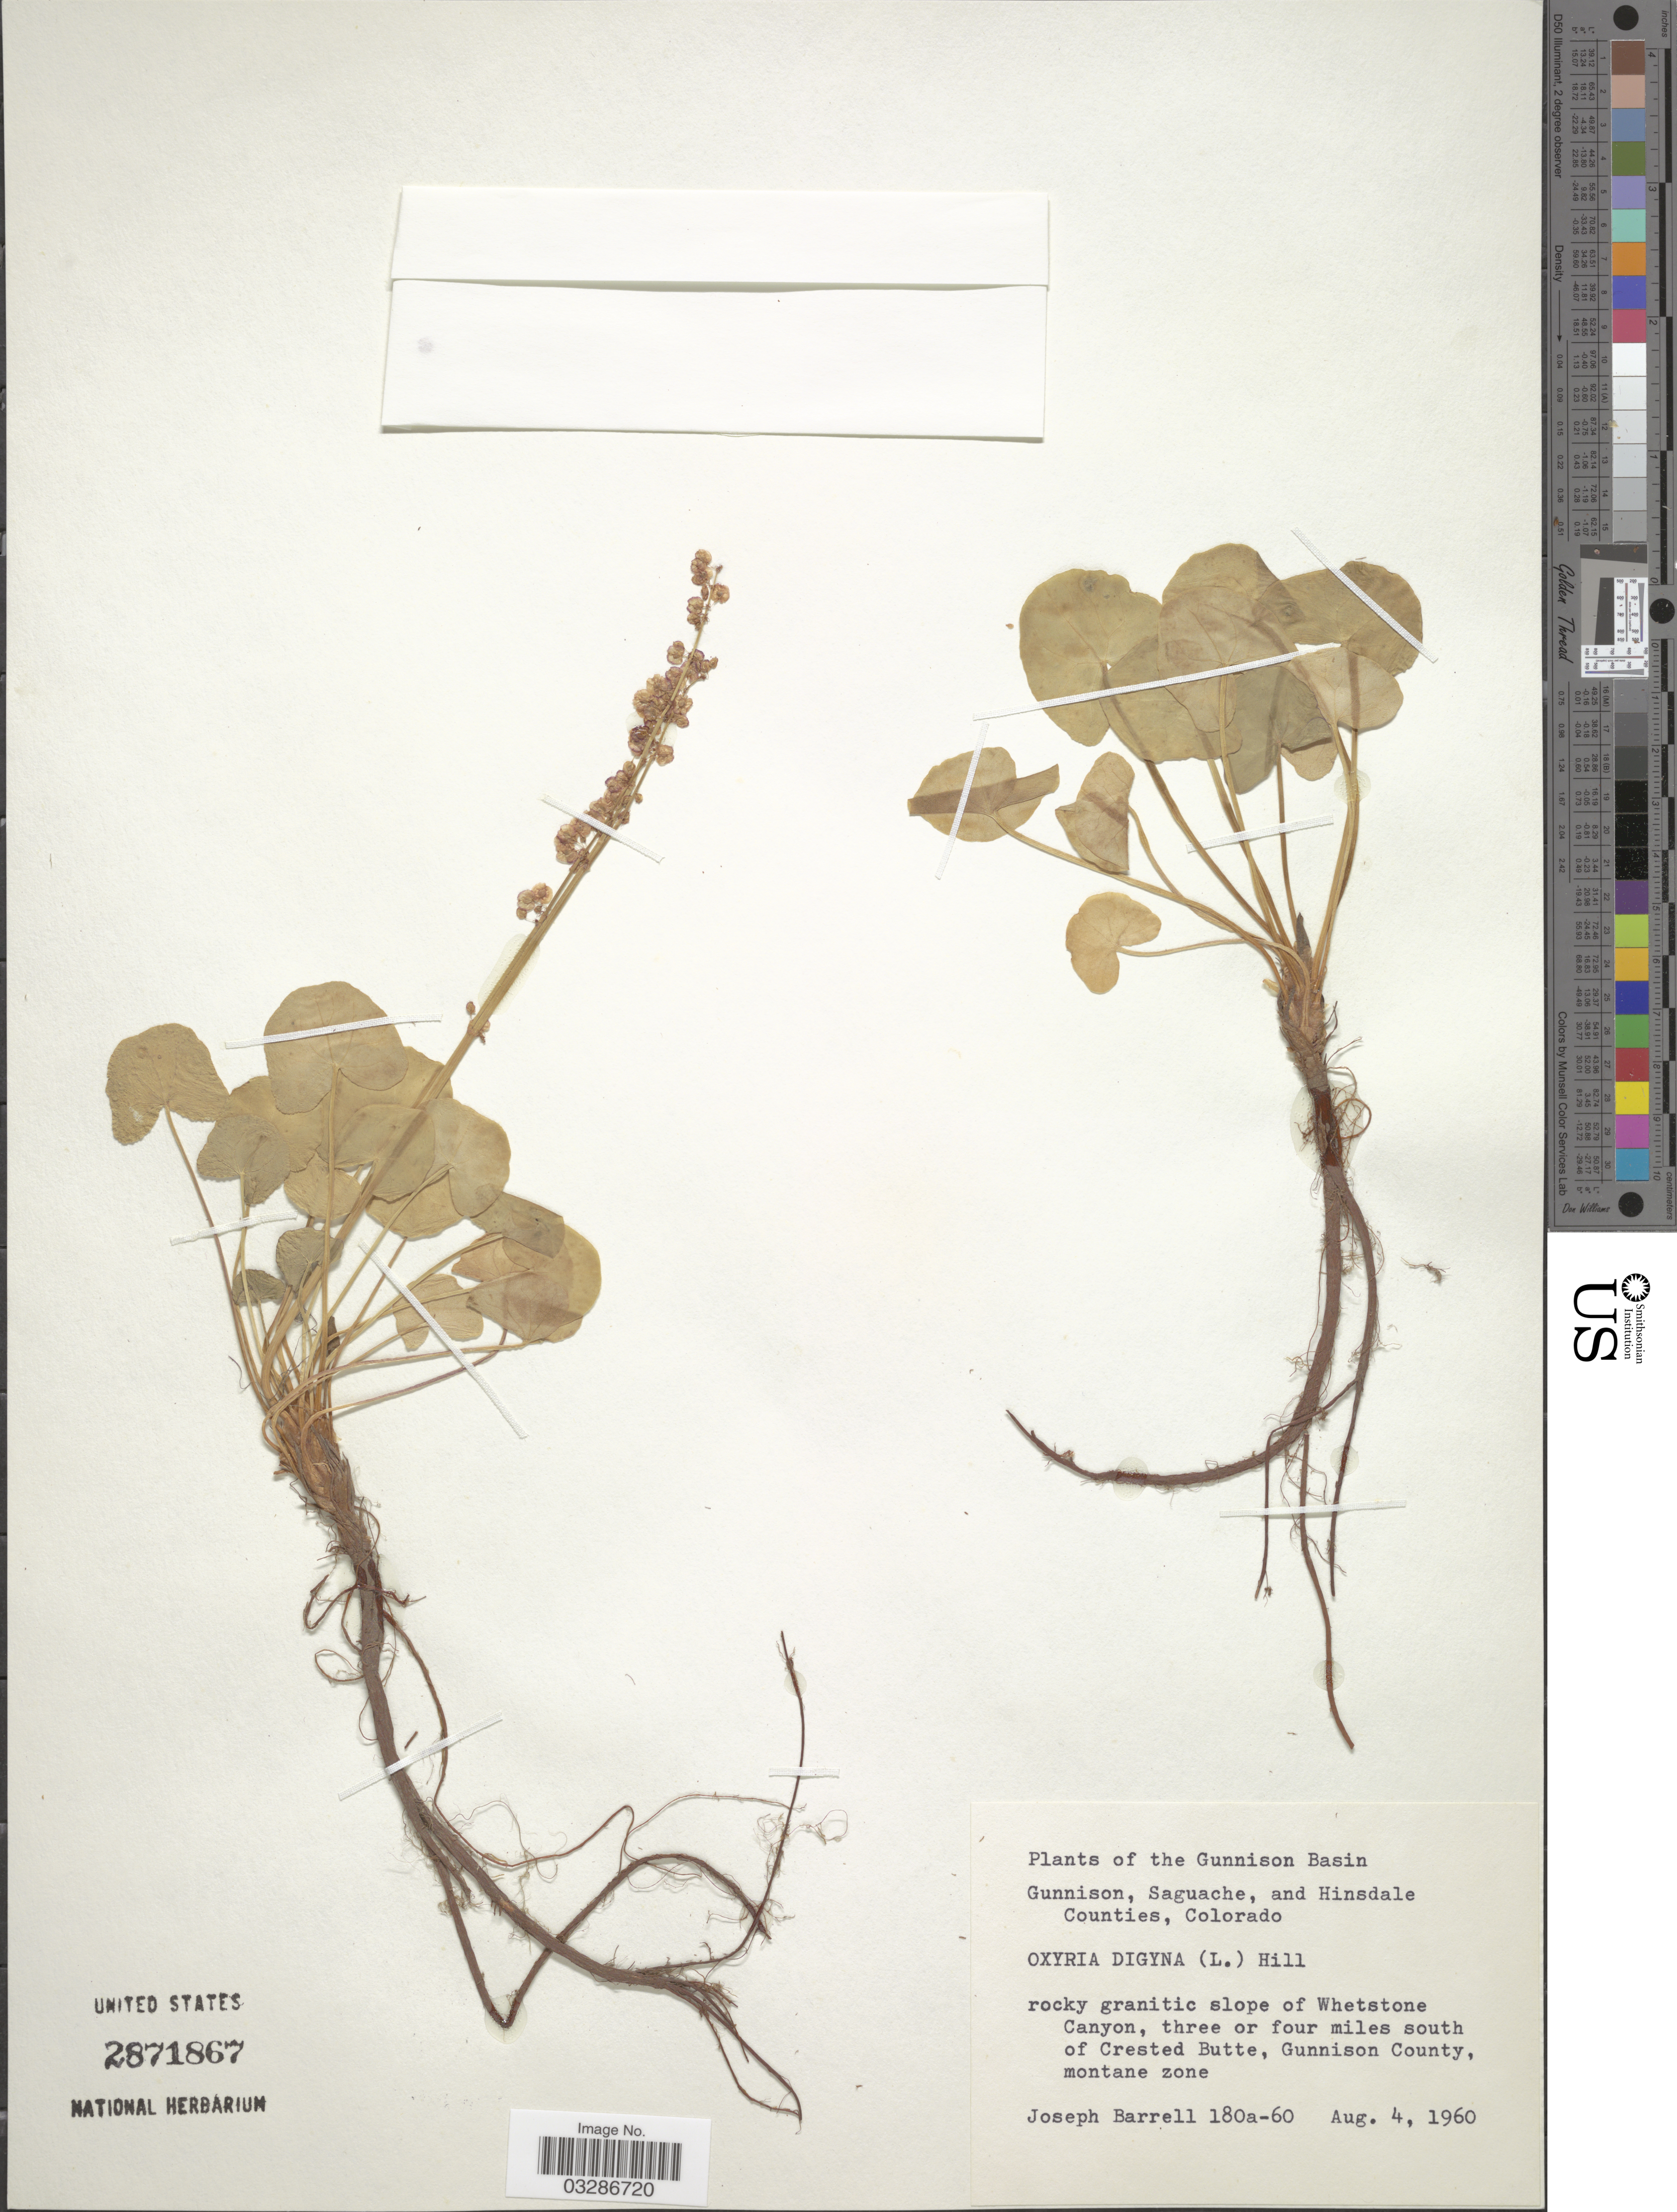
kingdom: Plantae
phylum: Tracheophyta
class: Magnoliopsida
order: Caryophyllales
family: Polygonaceae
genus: Oxyria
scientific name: Oxyria digyna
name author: (L.) Hill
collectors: J. Barrell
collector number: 180a-60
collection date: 1960-08-04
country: United States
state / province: Colorado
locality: The Gunnison Basin. Rocky granitic slope of Whetstone Canyon, three or four miles south of Crested Butte, Gunnison County.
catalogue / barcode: US 2871867